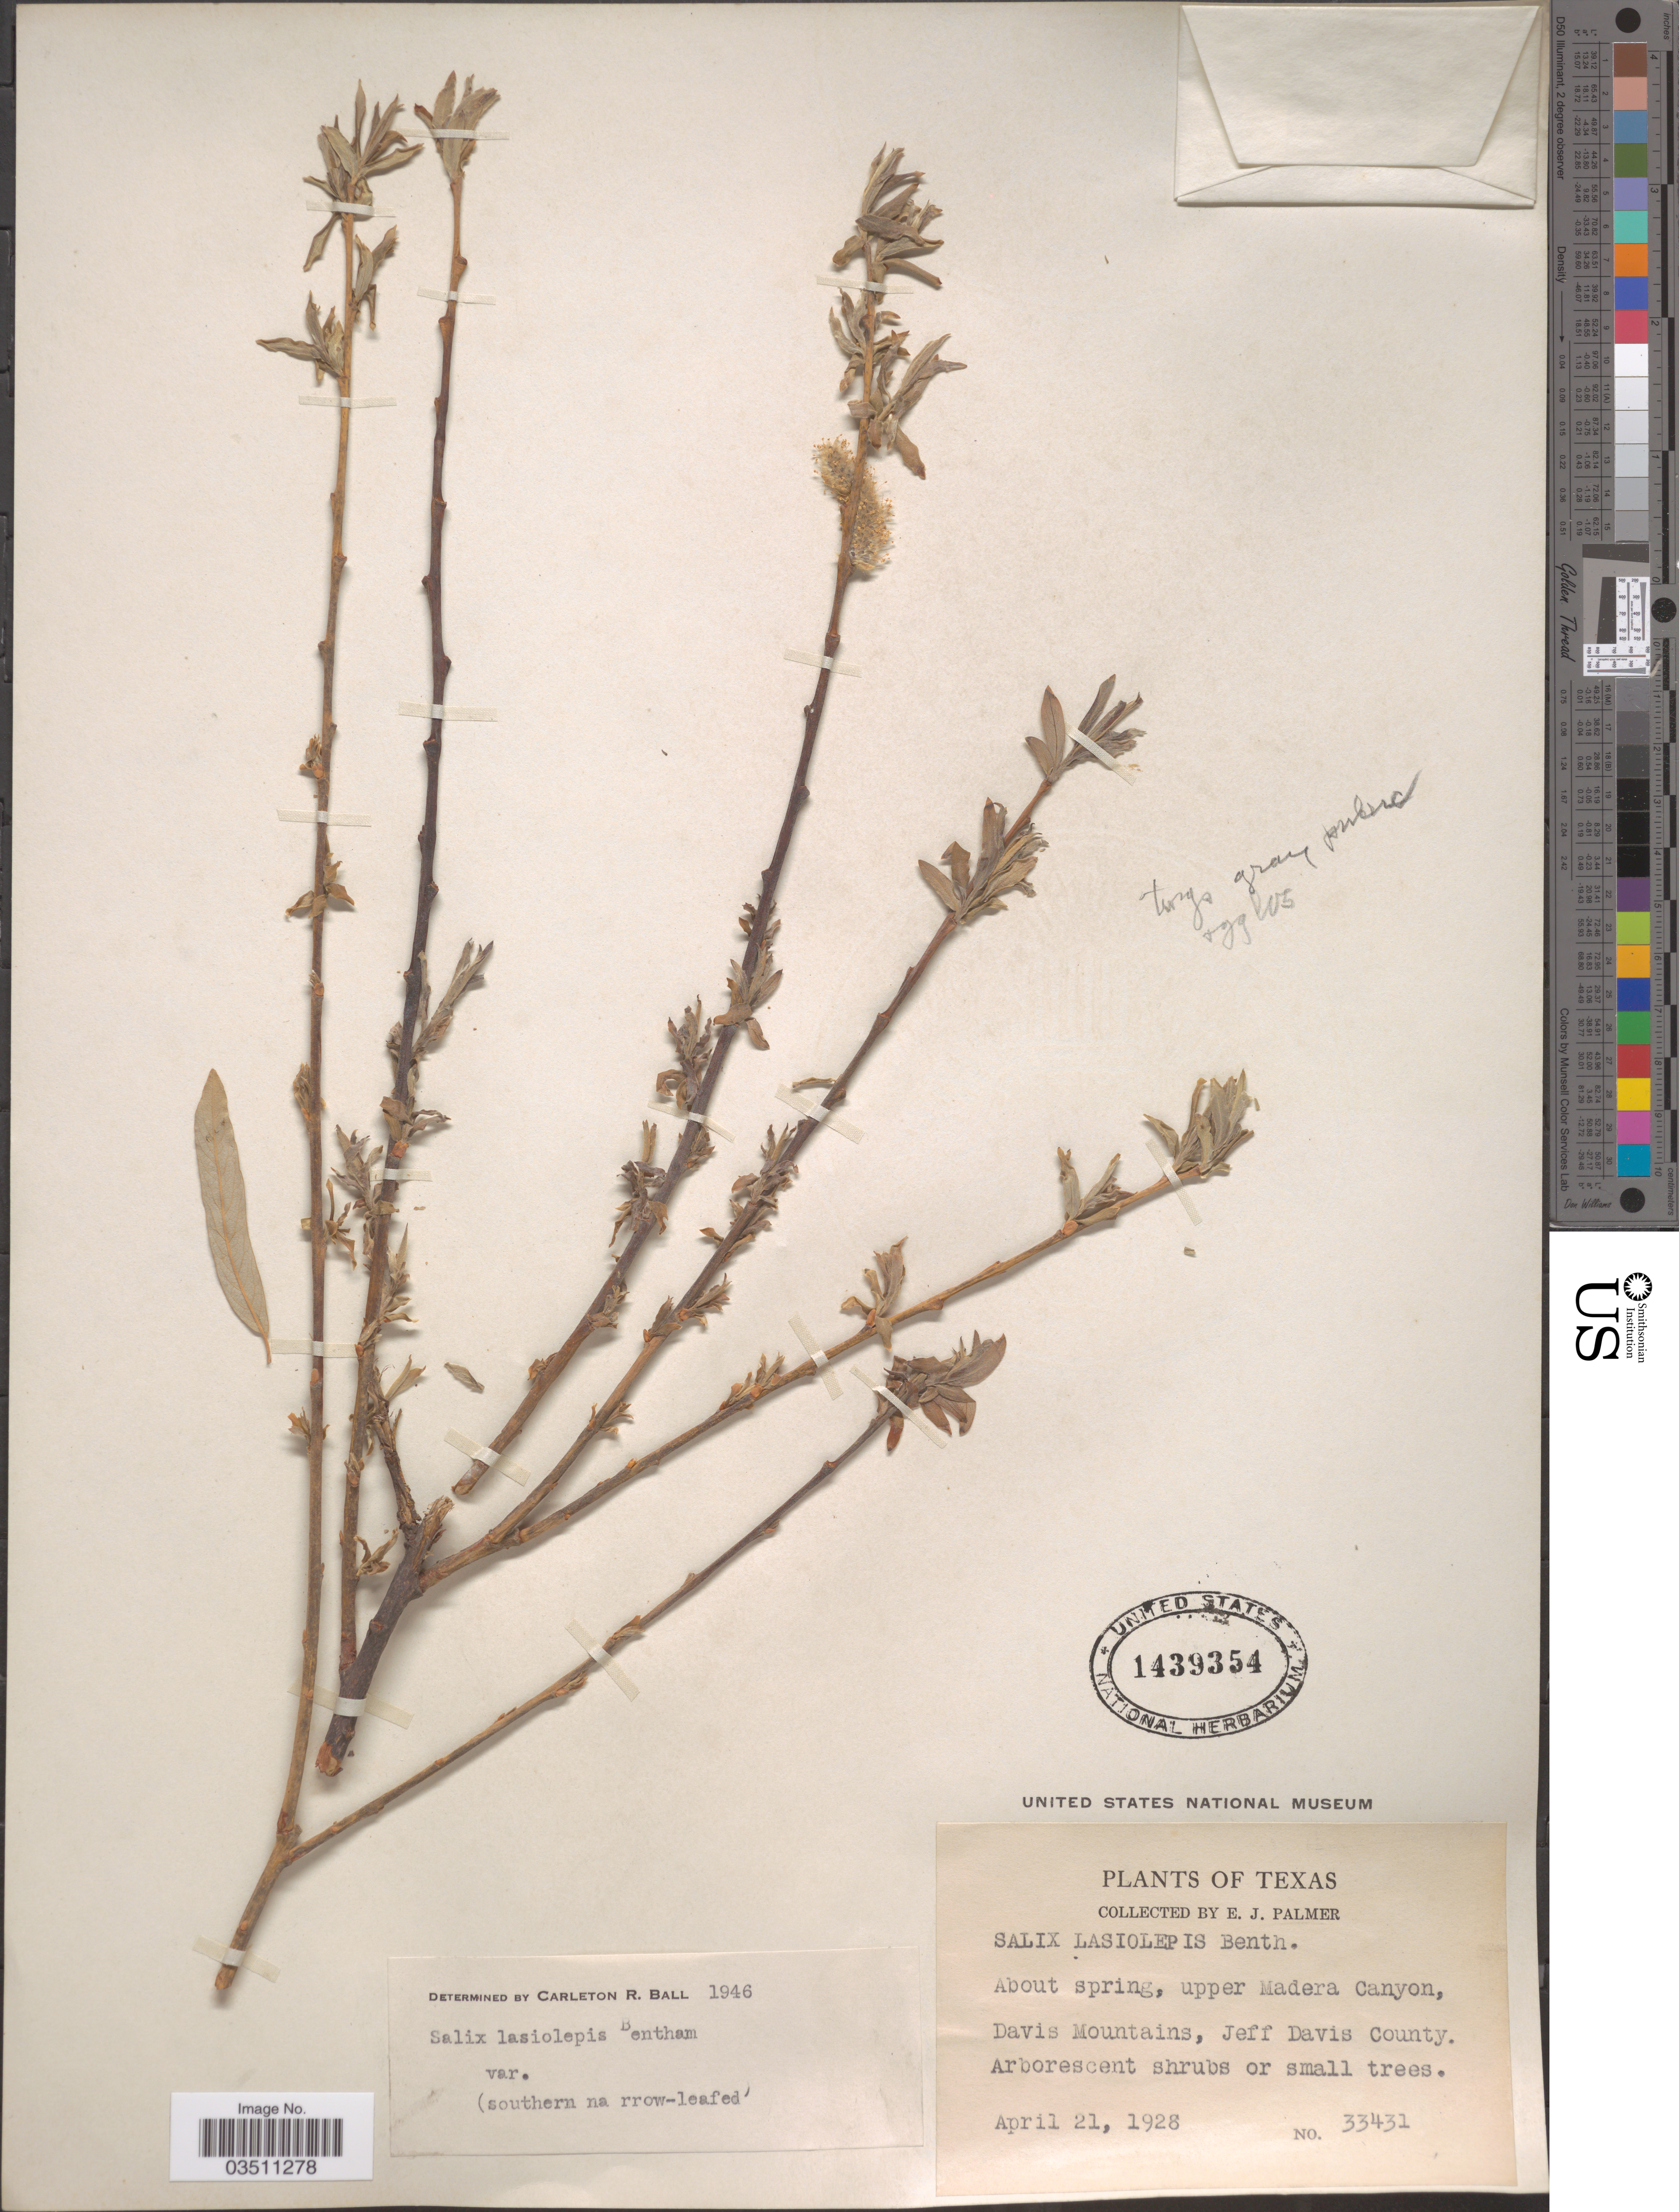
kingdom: Plantae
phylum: Tracheophyta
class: Magnoliopsida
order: Malpighiales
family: Salicaceae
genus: Salix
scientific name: Salix lasiolepis var. bracelinae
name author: C.R. Ball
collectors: E. J. Palmer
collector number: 33431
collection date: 1928-04-21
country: United States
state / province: Texas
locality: About spring, upper Madera Canyon, Davis Mountains, Jeff Davis County.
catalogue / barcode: US 1439354